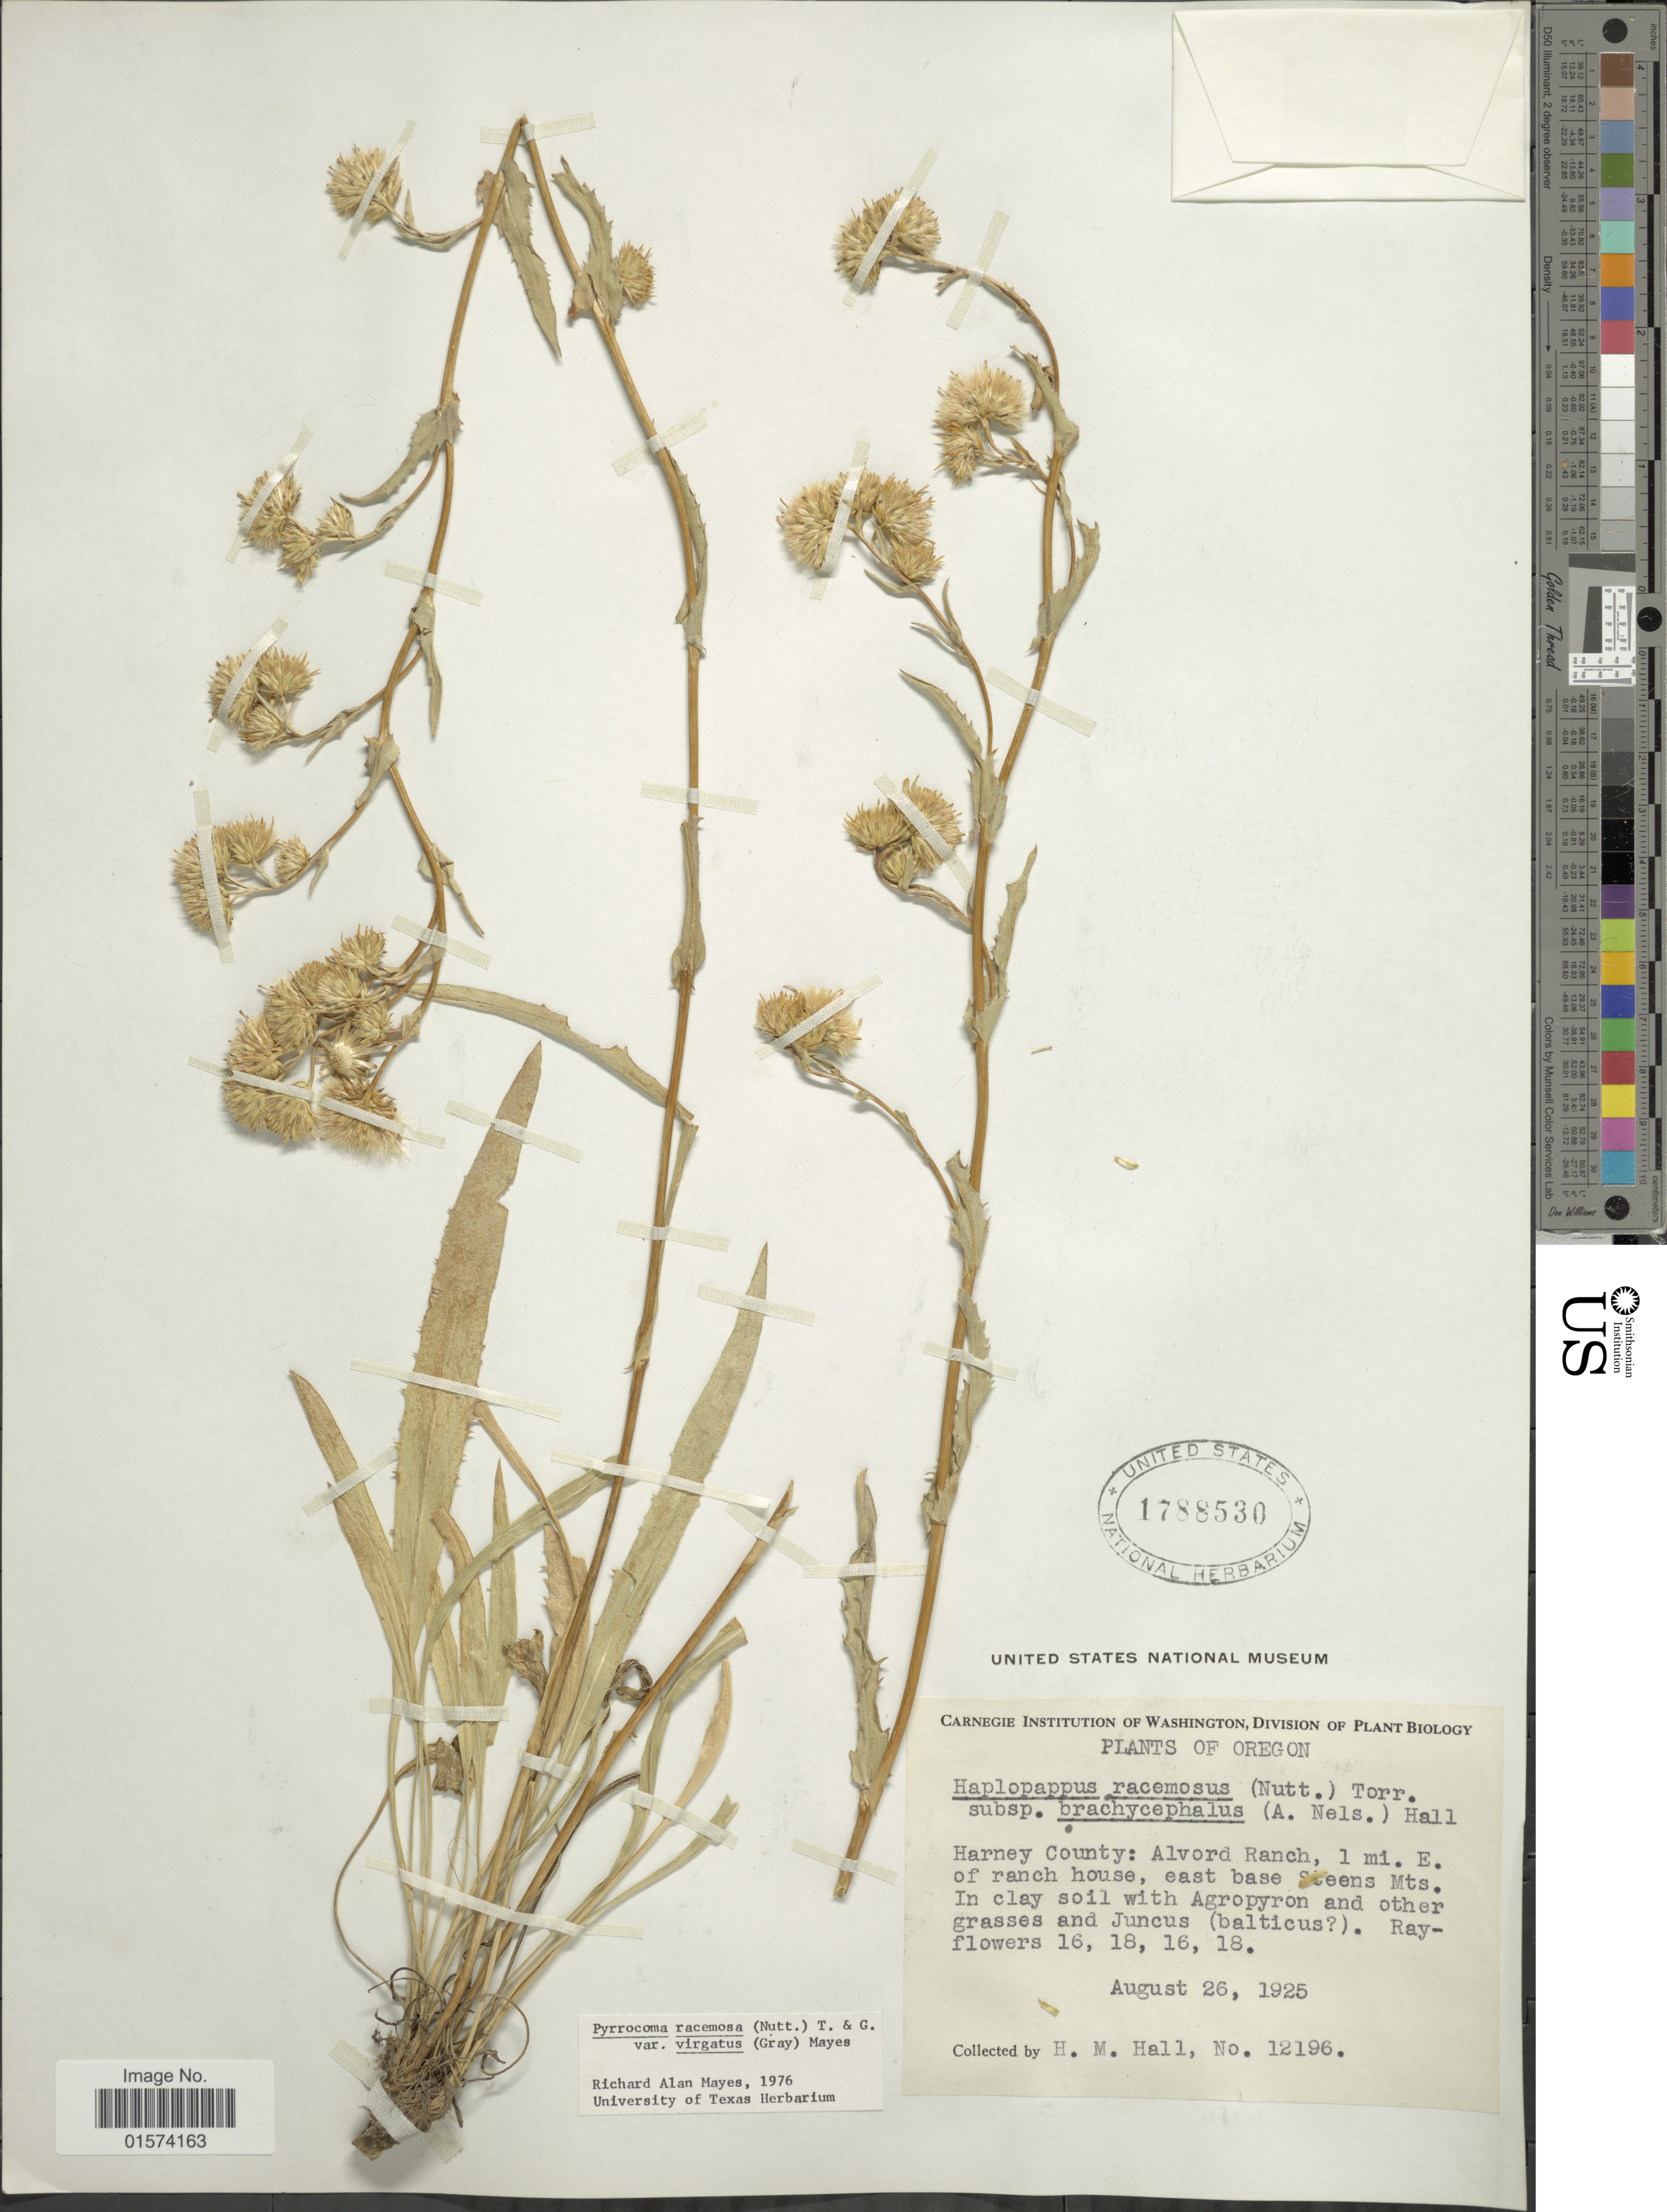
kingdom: Plantae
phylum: Tracheophyta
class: Magnoliopsida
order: Asterales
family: Asteraceae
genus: Pyrrocoma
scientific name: Pyrrocoma racemosa var. virgata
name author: Mayes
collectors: H. M. Hall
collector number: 12196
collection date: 1925-08-26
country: United States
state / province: Oregon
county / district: Harney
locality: Harney County: Alvord Ranch, 1 mi. E. of ranch house, east base Steens Mts.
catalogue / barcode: US 1788530